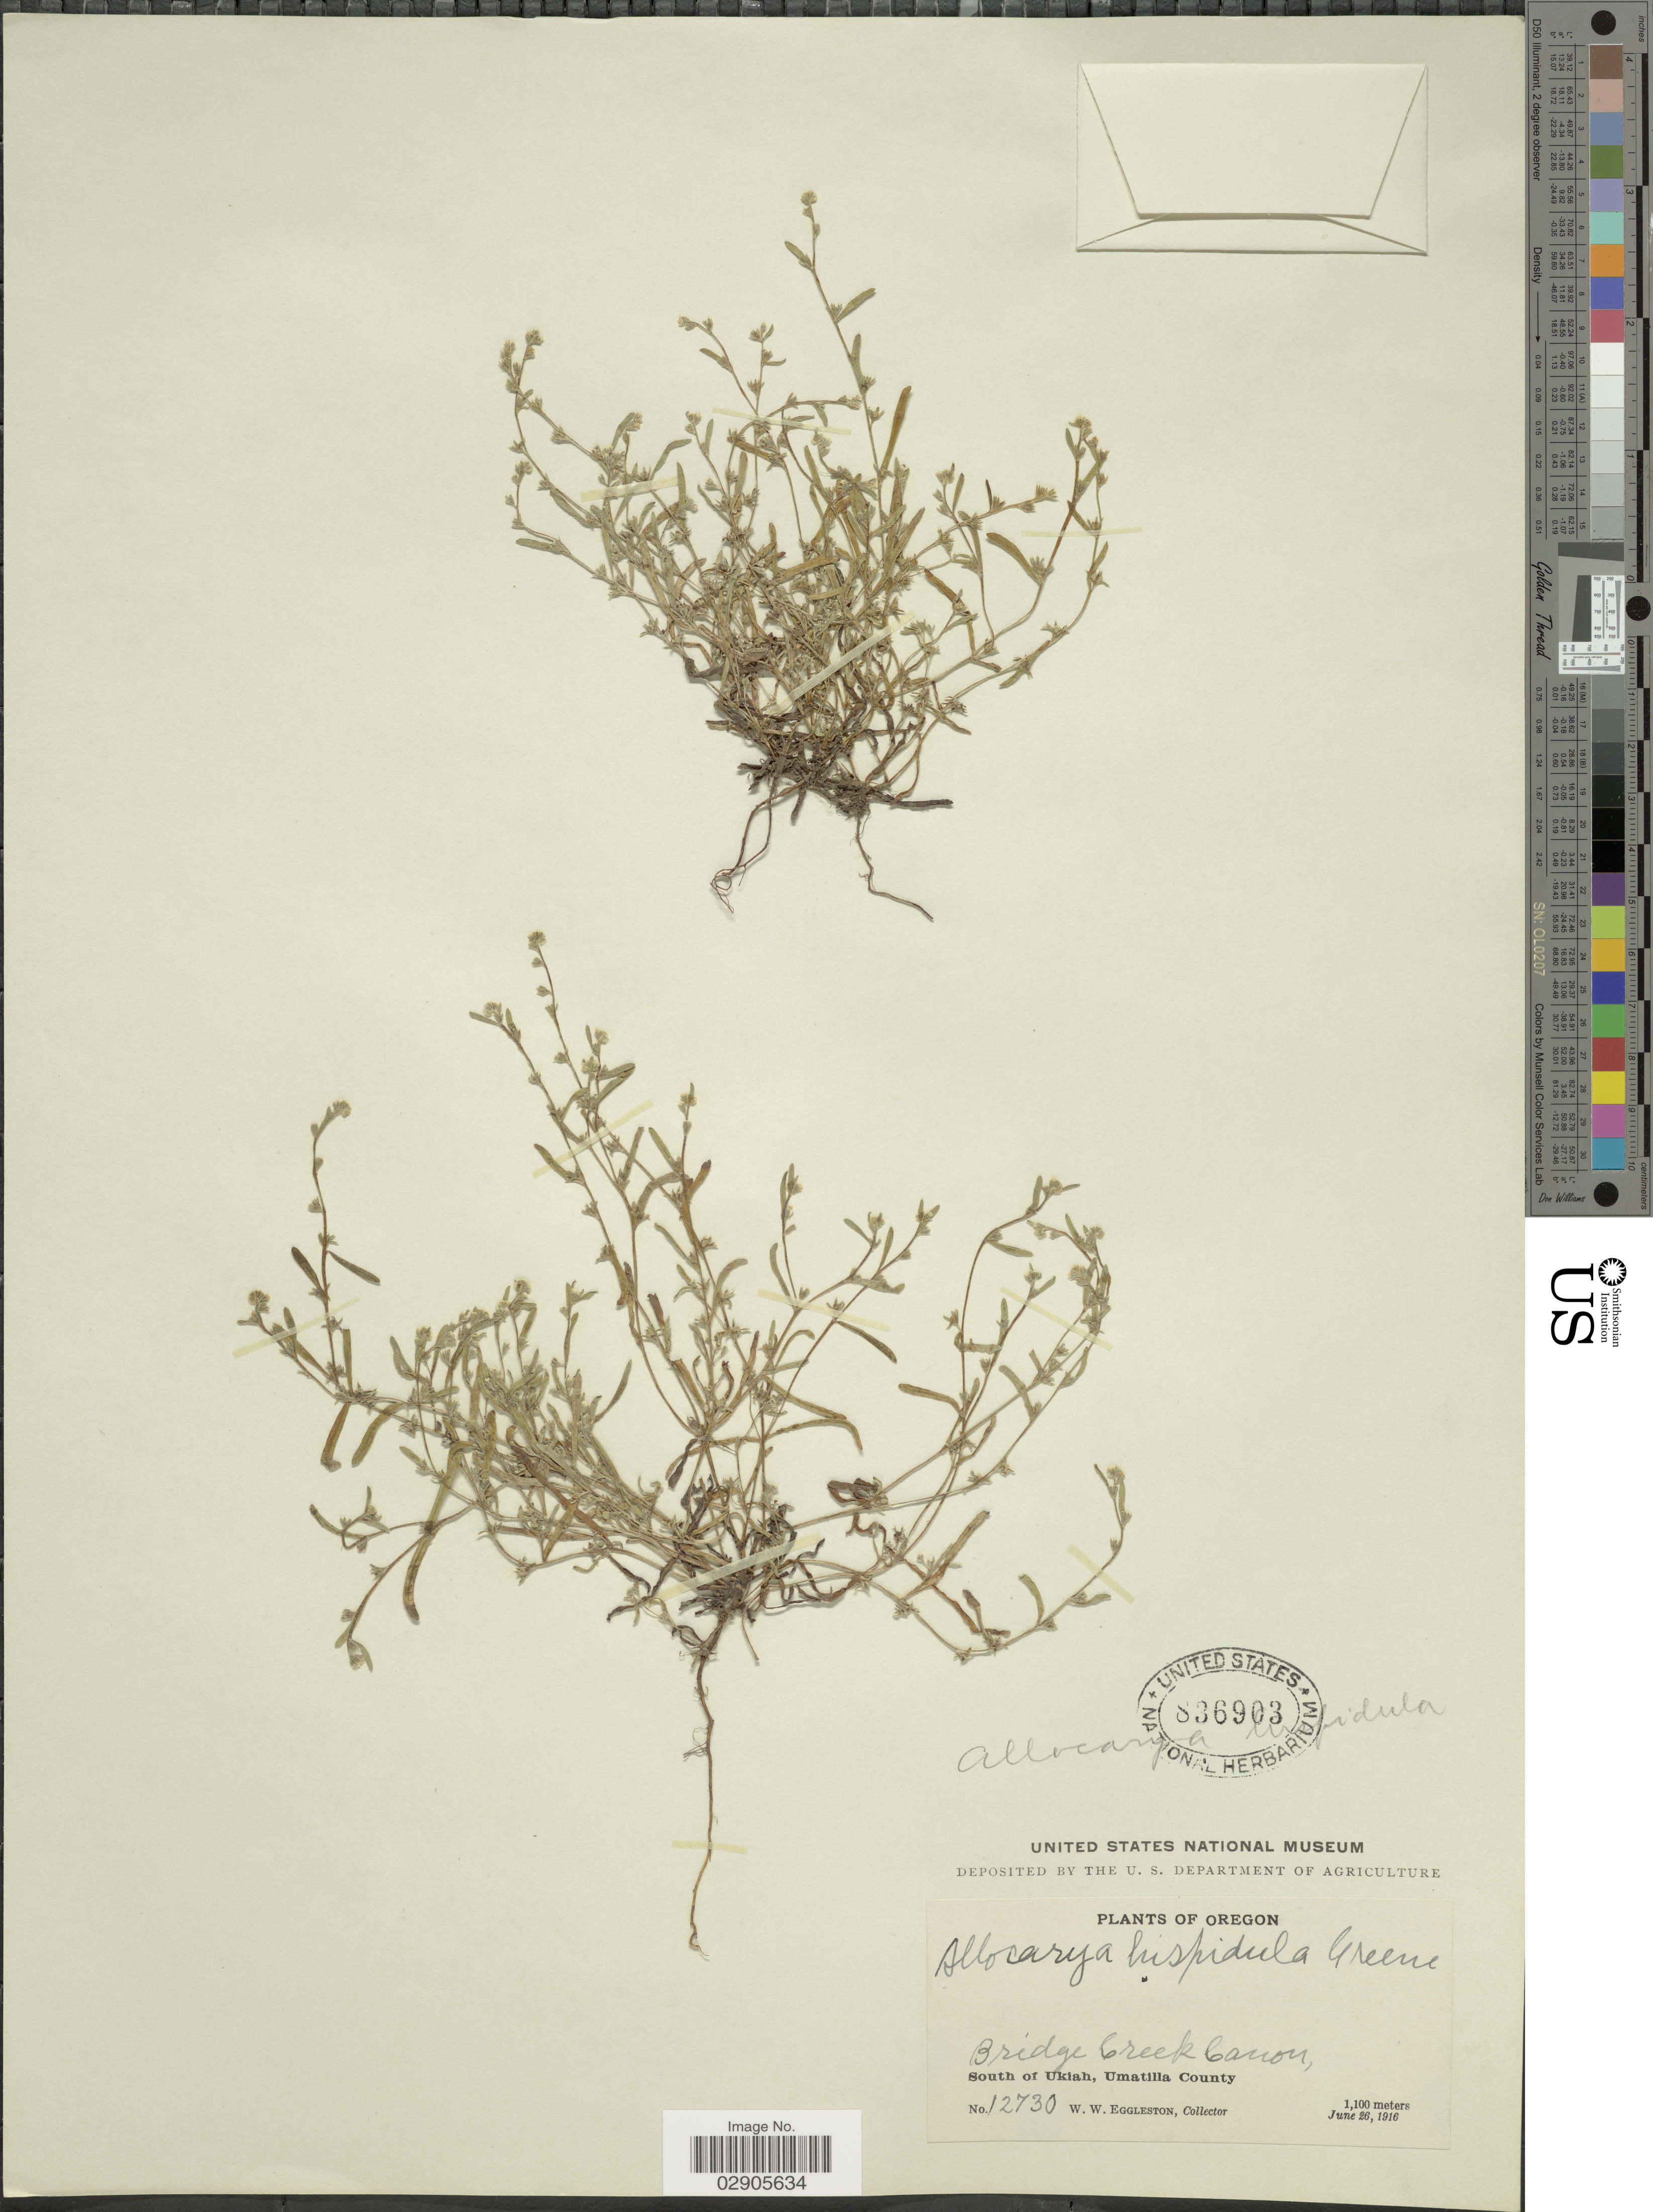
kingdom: Plantae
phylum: Tracheophyta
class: Magnoliopsida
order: Boraginales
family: Boraginaceae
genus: Plagiobothrys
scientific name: Plagiobothrys hispidulus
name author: (Greene) I.M. Johnst.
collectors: W. W. Eggleston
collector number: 12730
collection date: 1916-06-26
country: United States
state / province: Oregon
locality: Bridge Creek Canon, South of Ukiah, Umatilla County.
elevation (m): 1100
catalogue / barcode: US 836903